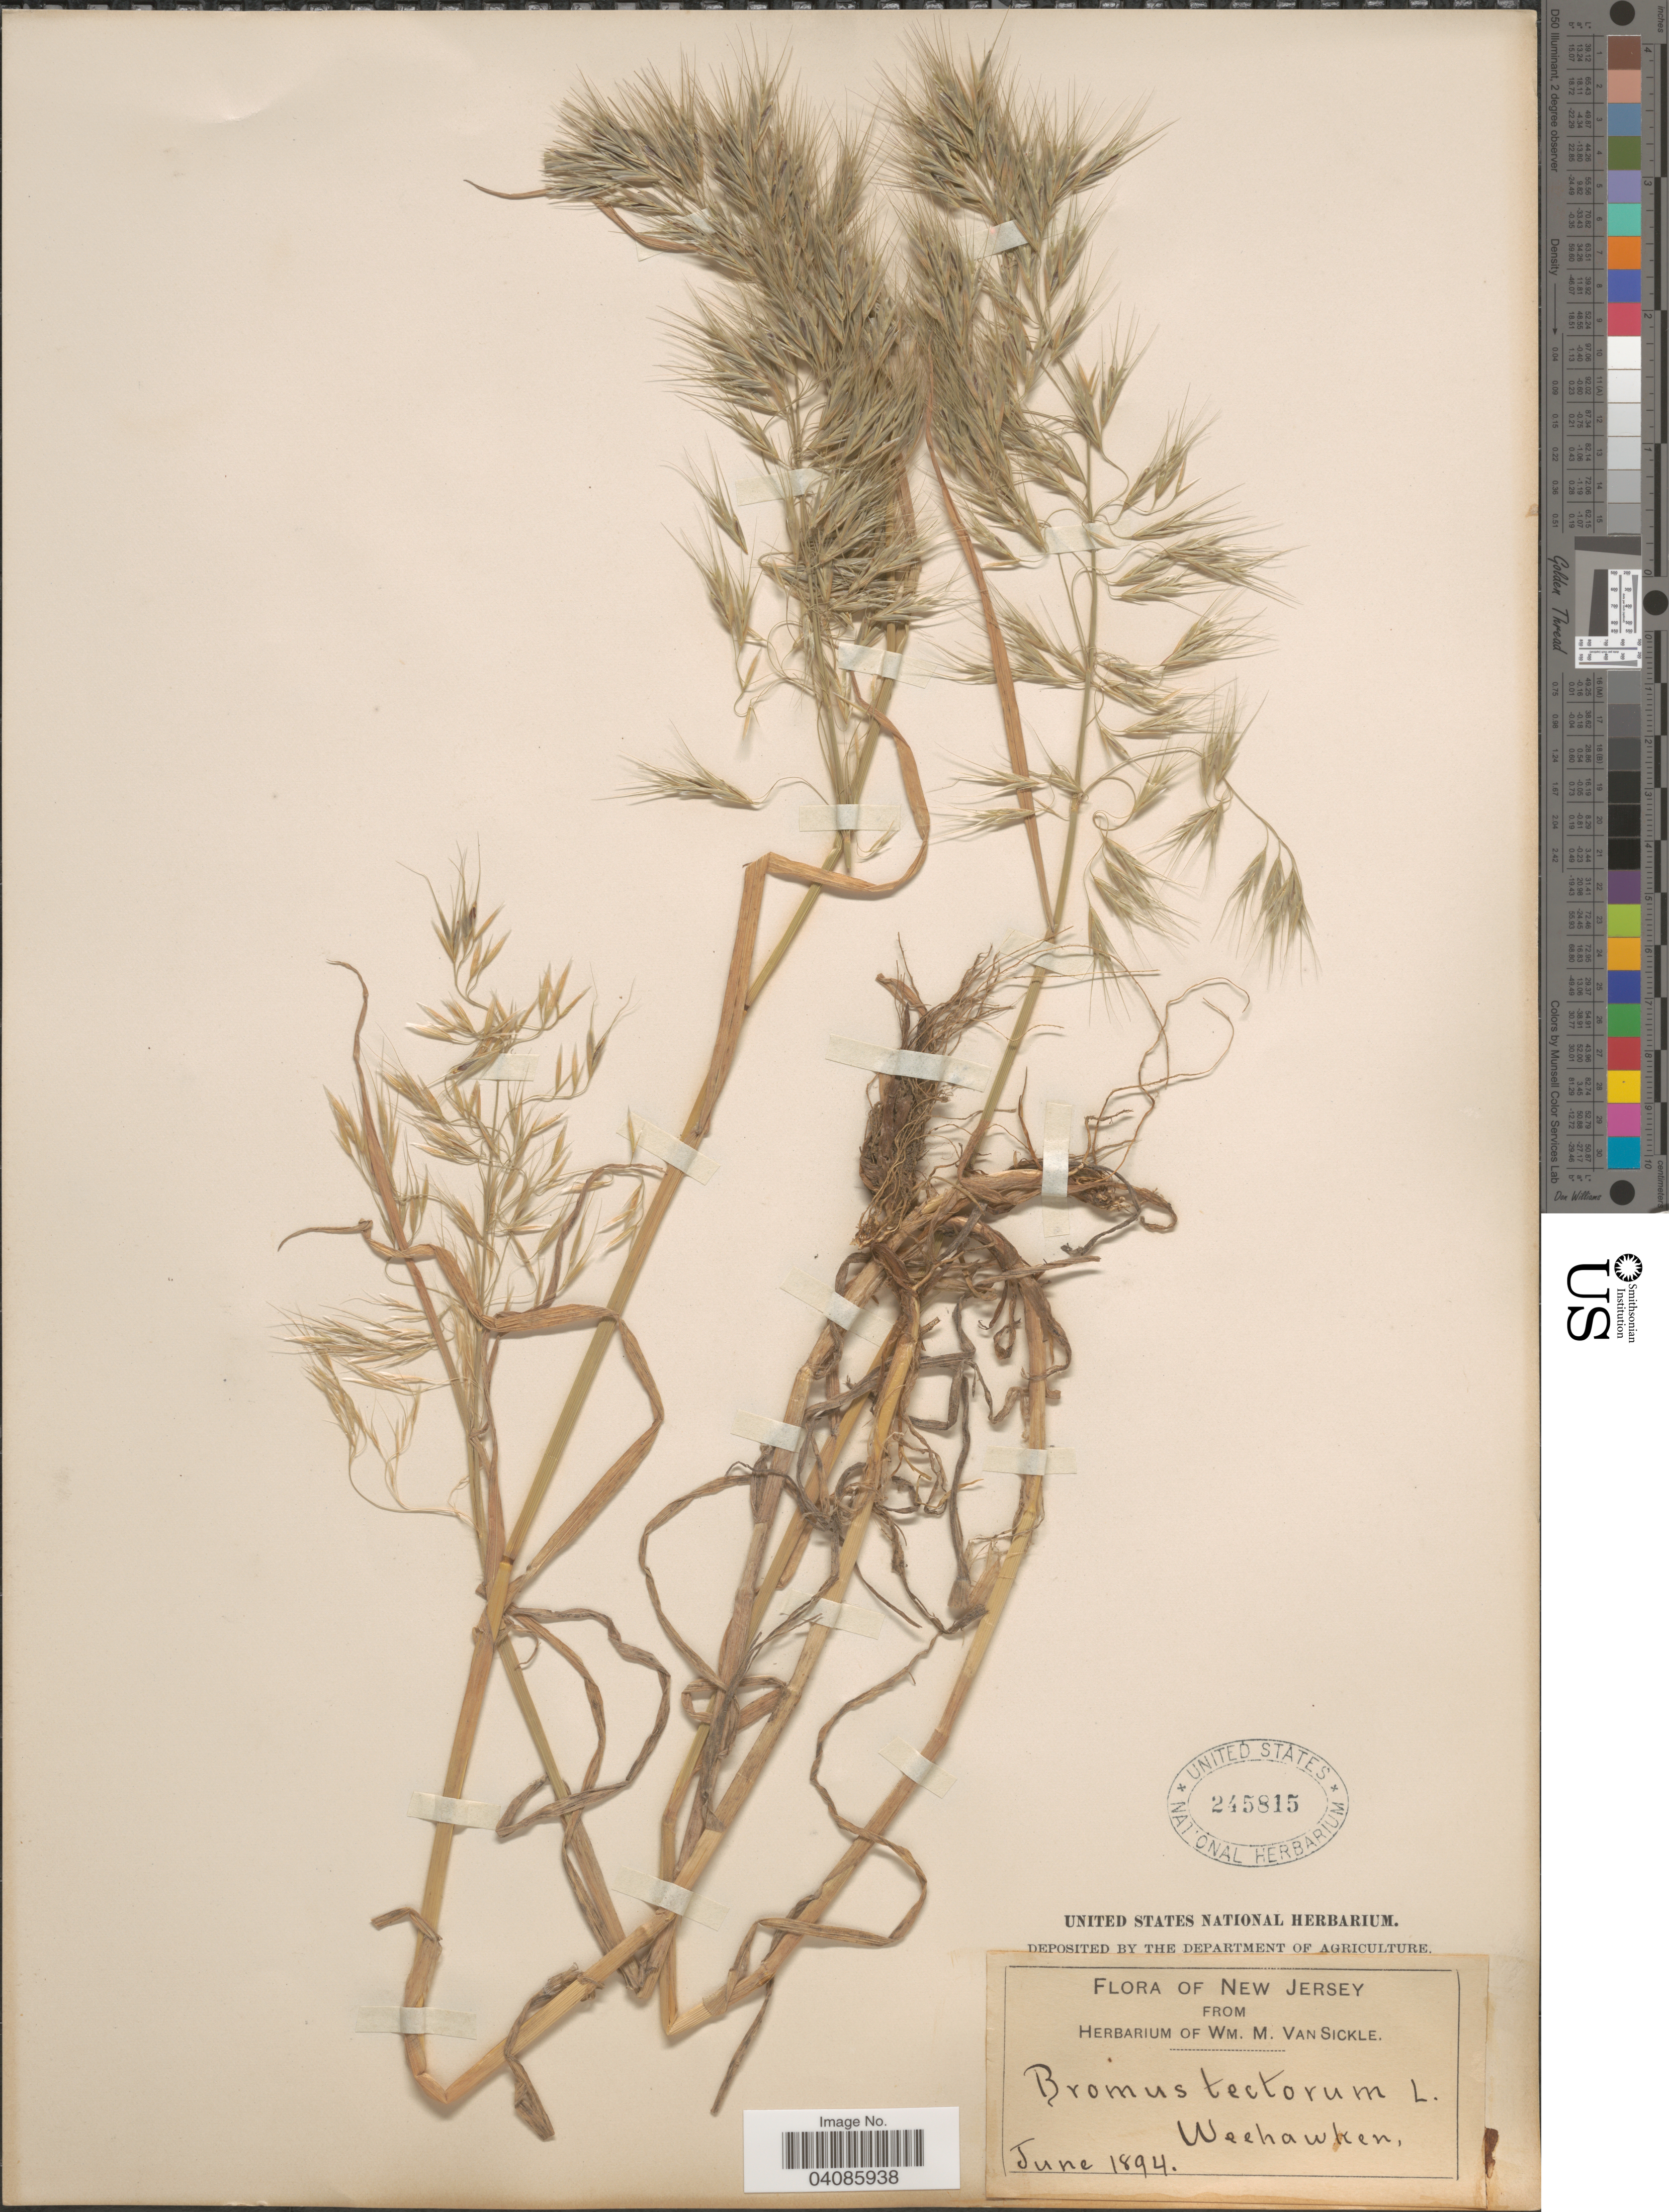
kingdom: Plantae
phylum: Tracheophyta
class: Liliopsida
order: Poales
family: Poaceae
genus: Bromus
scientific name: Bromus tectorum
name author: L.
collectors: ex herb. Wm. M. Van Sickle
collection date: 1894-06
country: United States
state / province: New Jersey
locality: Weehawken.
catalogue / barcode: US 245815